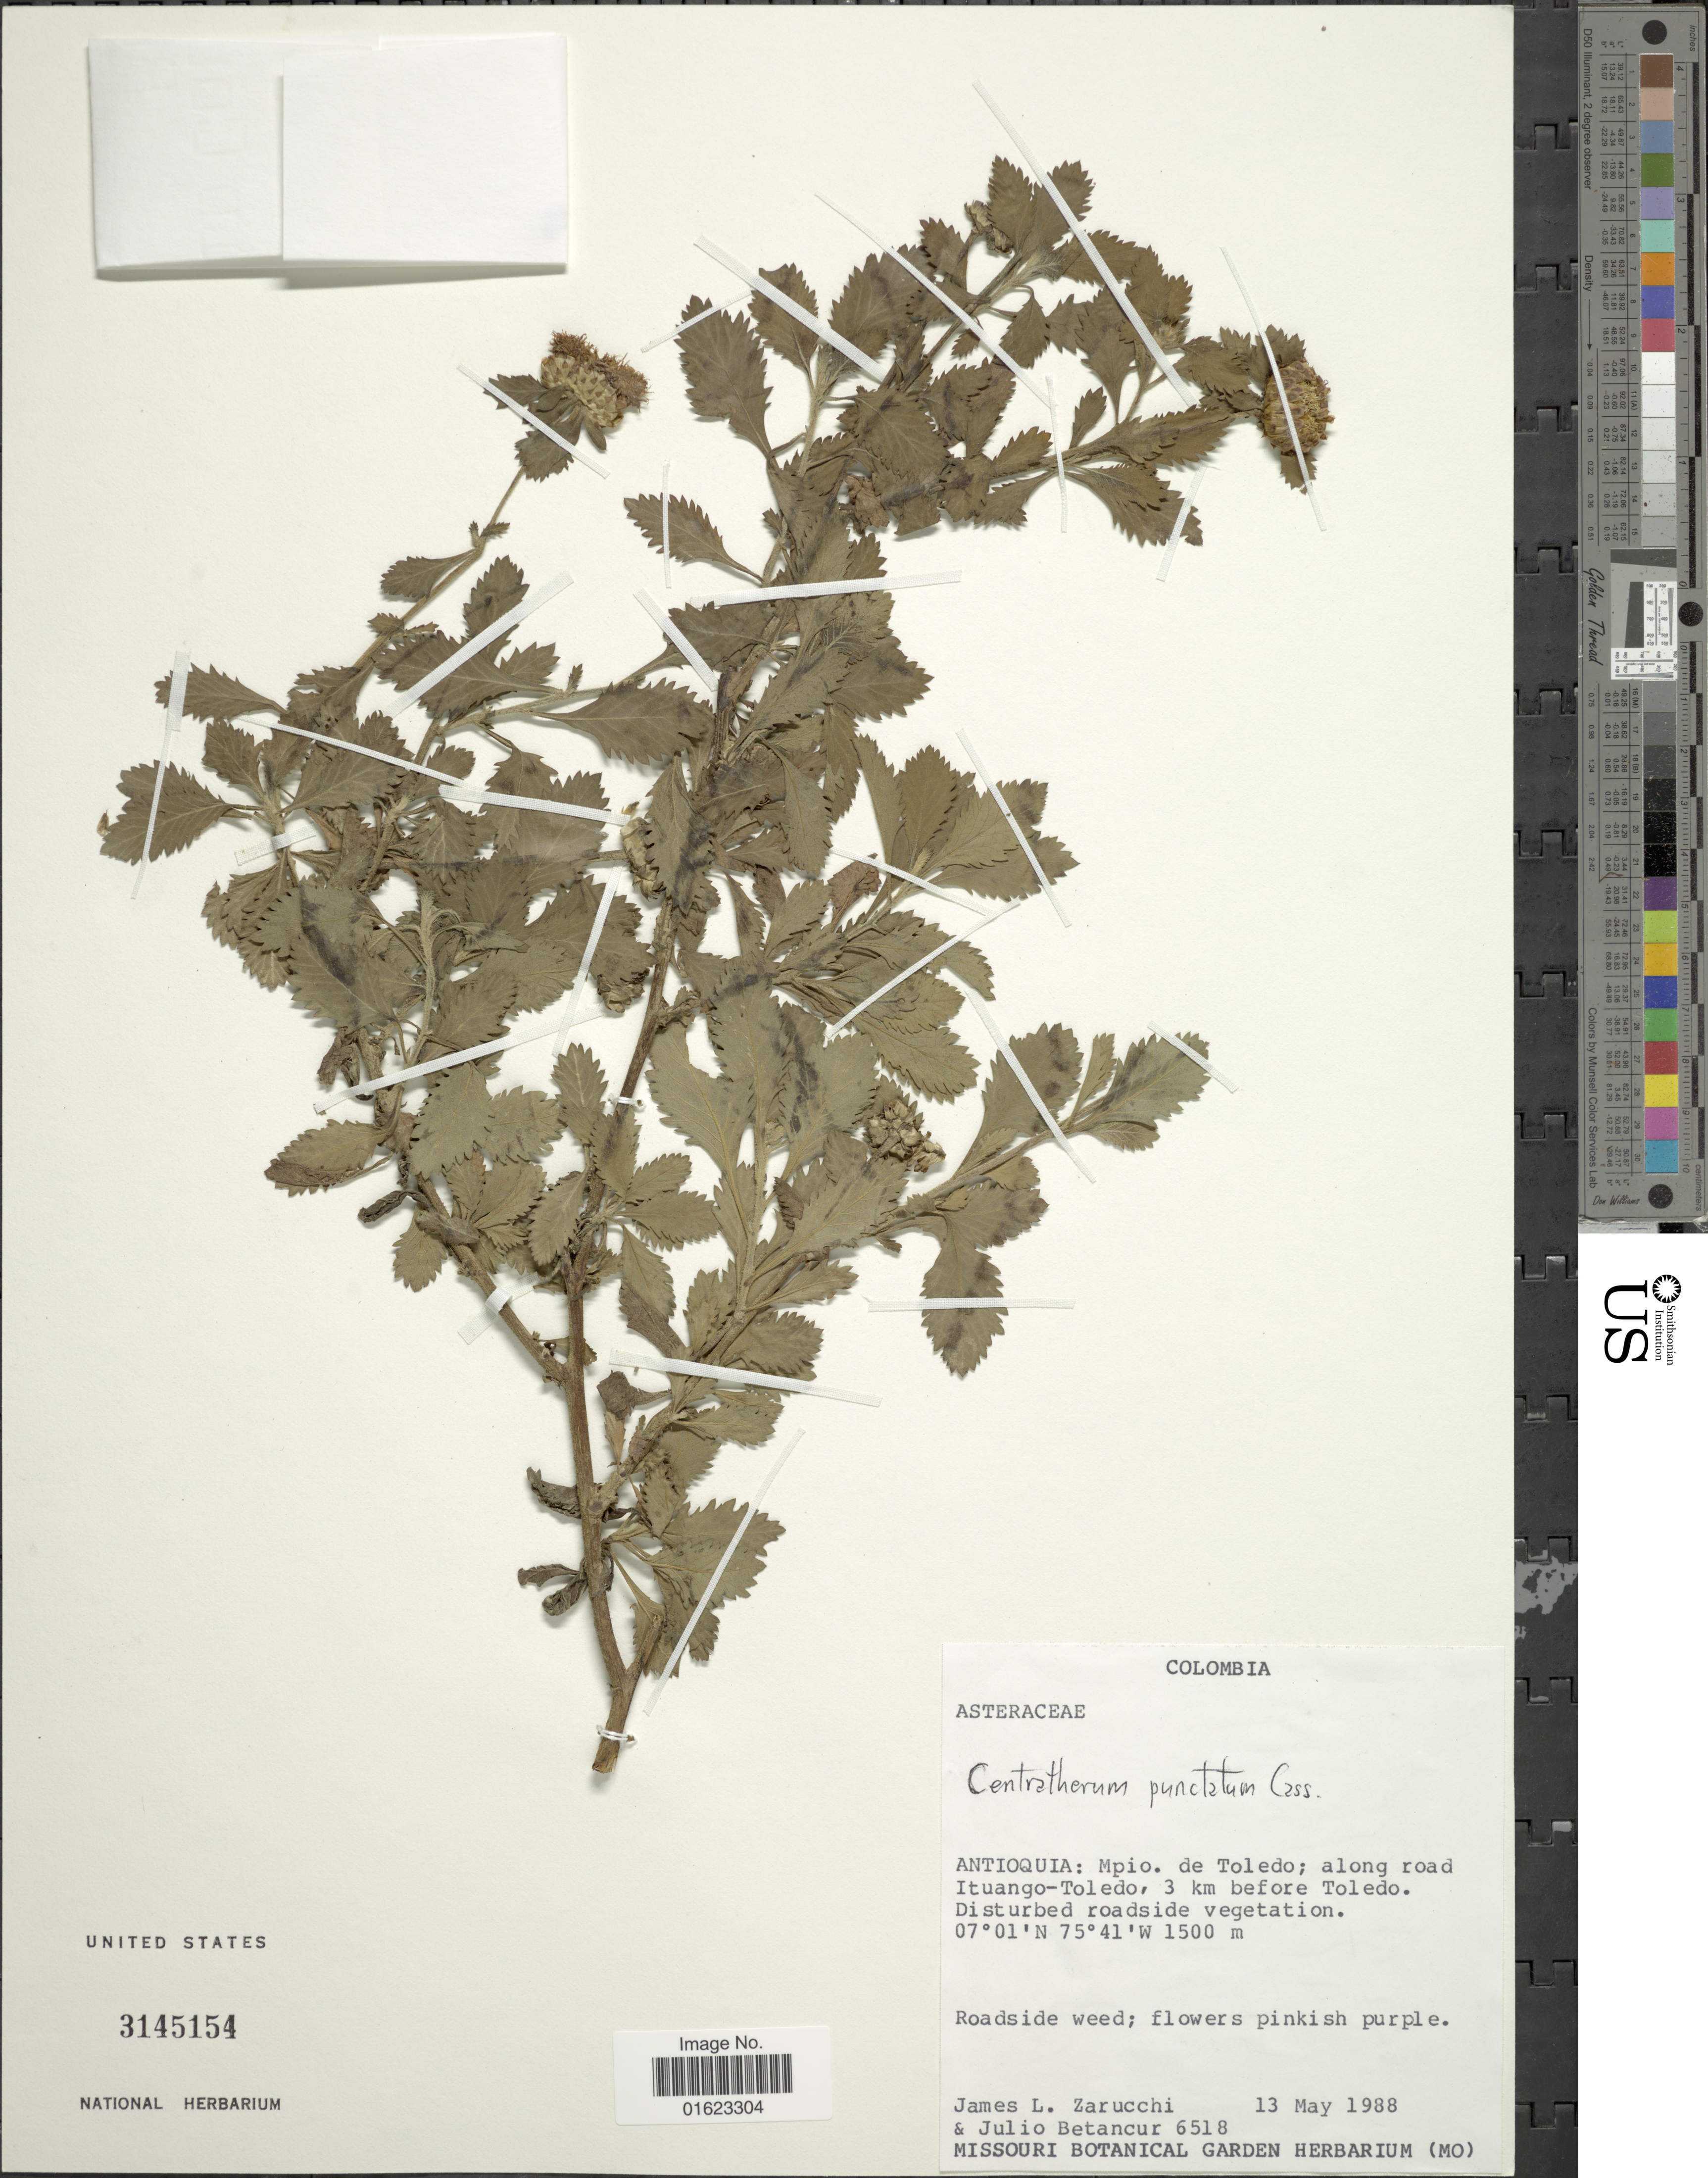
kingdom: Plantae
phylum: Tracheophyta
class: Magnoliopsida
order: Asterales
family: Asteraceae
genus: Centratherum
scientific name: Centratherum punctatum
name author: Cass.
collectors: J. L. Zarucchi & J. Betancur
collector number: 6518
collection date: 1988-05-13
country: Colombia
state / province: Antioquia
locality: Colombia. Antioquia: Mpio. de Toledo; along road Ituango-Toledo, 3 km before Toledo.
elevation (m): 1500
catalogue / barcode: US 3145154